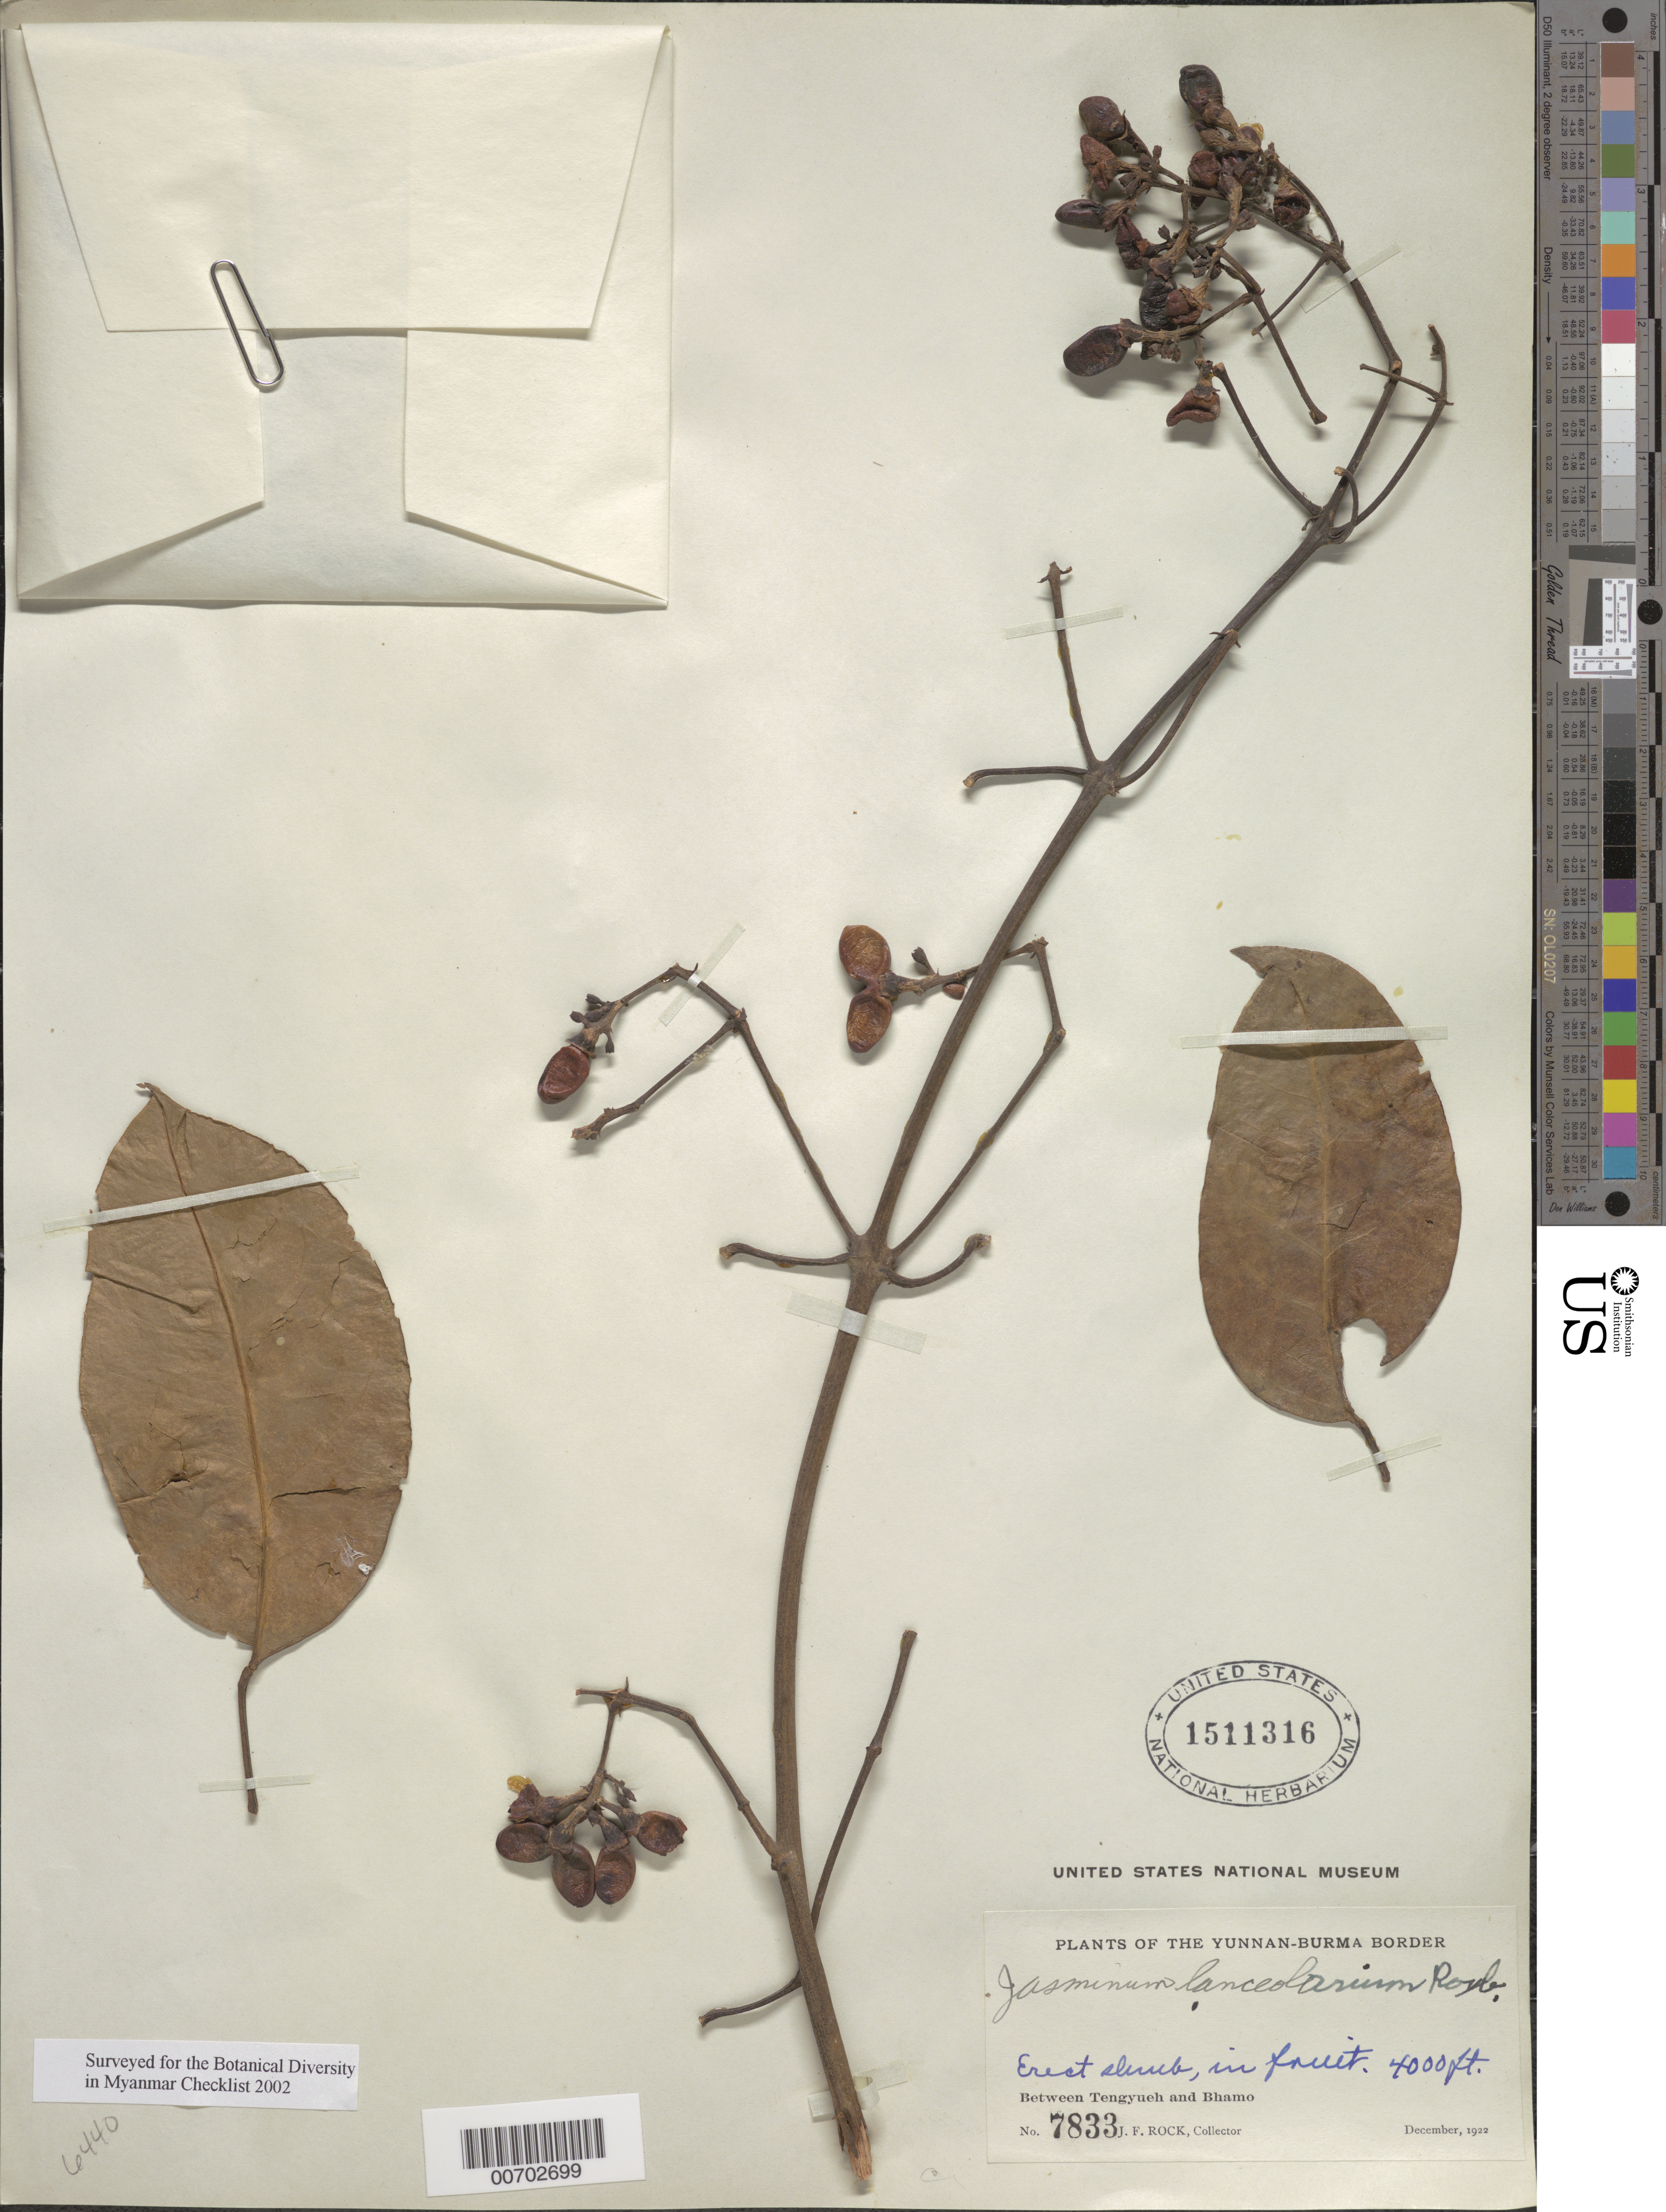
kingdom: Plantae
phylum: Tracheophyta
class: Magnoliopsida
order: Lamiales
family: Oleaceae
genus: Jasminum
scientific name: Jasminum lanceolarium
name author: Roxb.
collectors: J. F. Rock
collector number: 7833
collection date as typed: Dec 1922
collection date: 1922-12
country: Myanmar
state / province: Kachin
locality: Yunnan-Burma Border, Tengyueh to Bhamo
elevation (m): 1219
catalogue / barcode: US 1511316